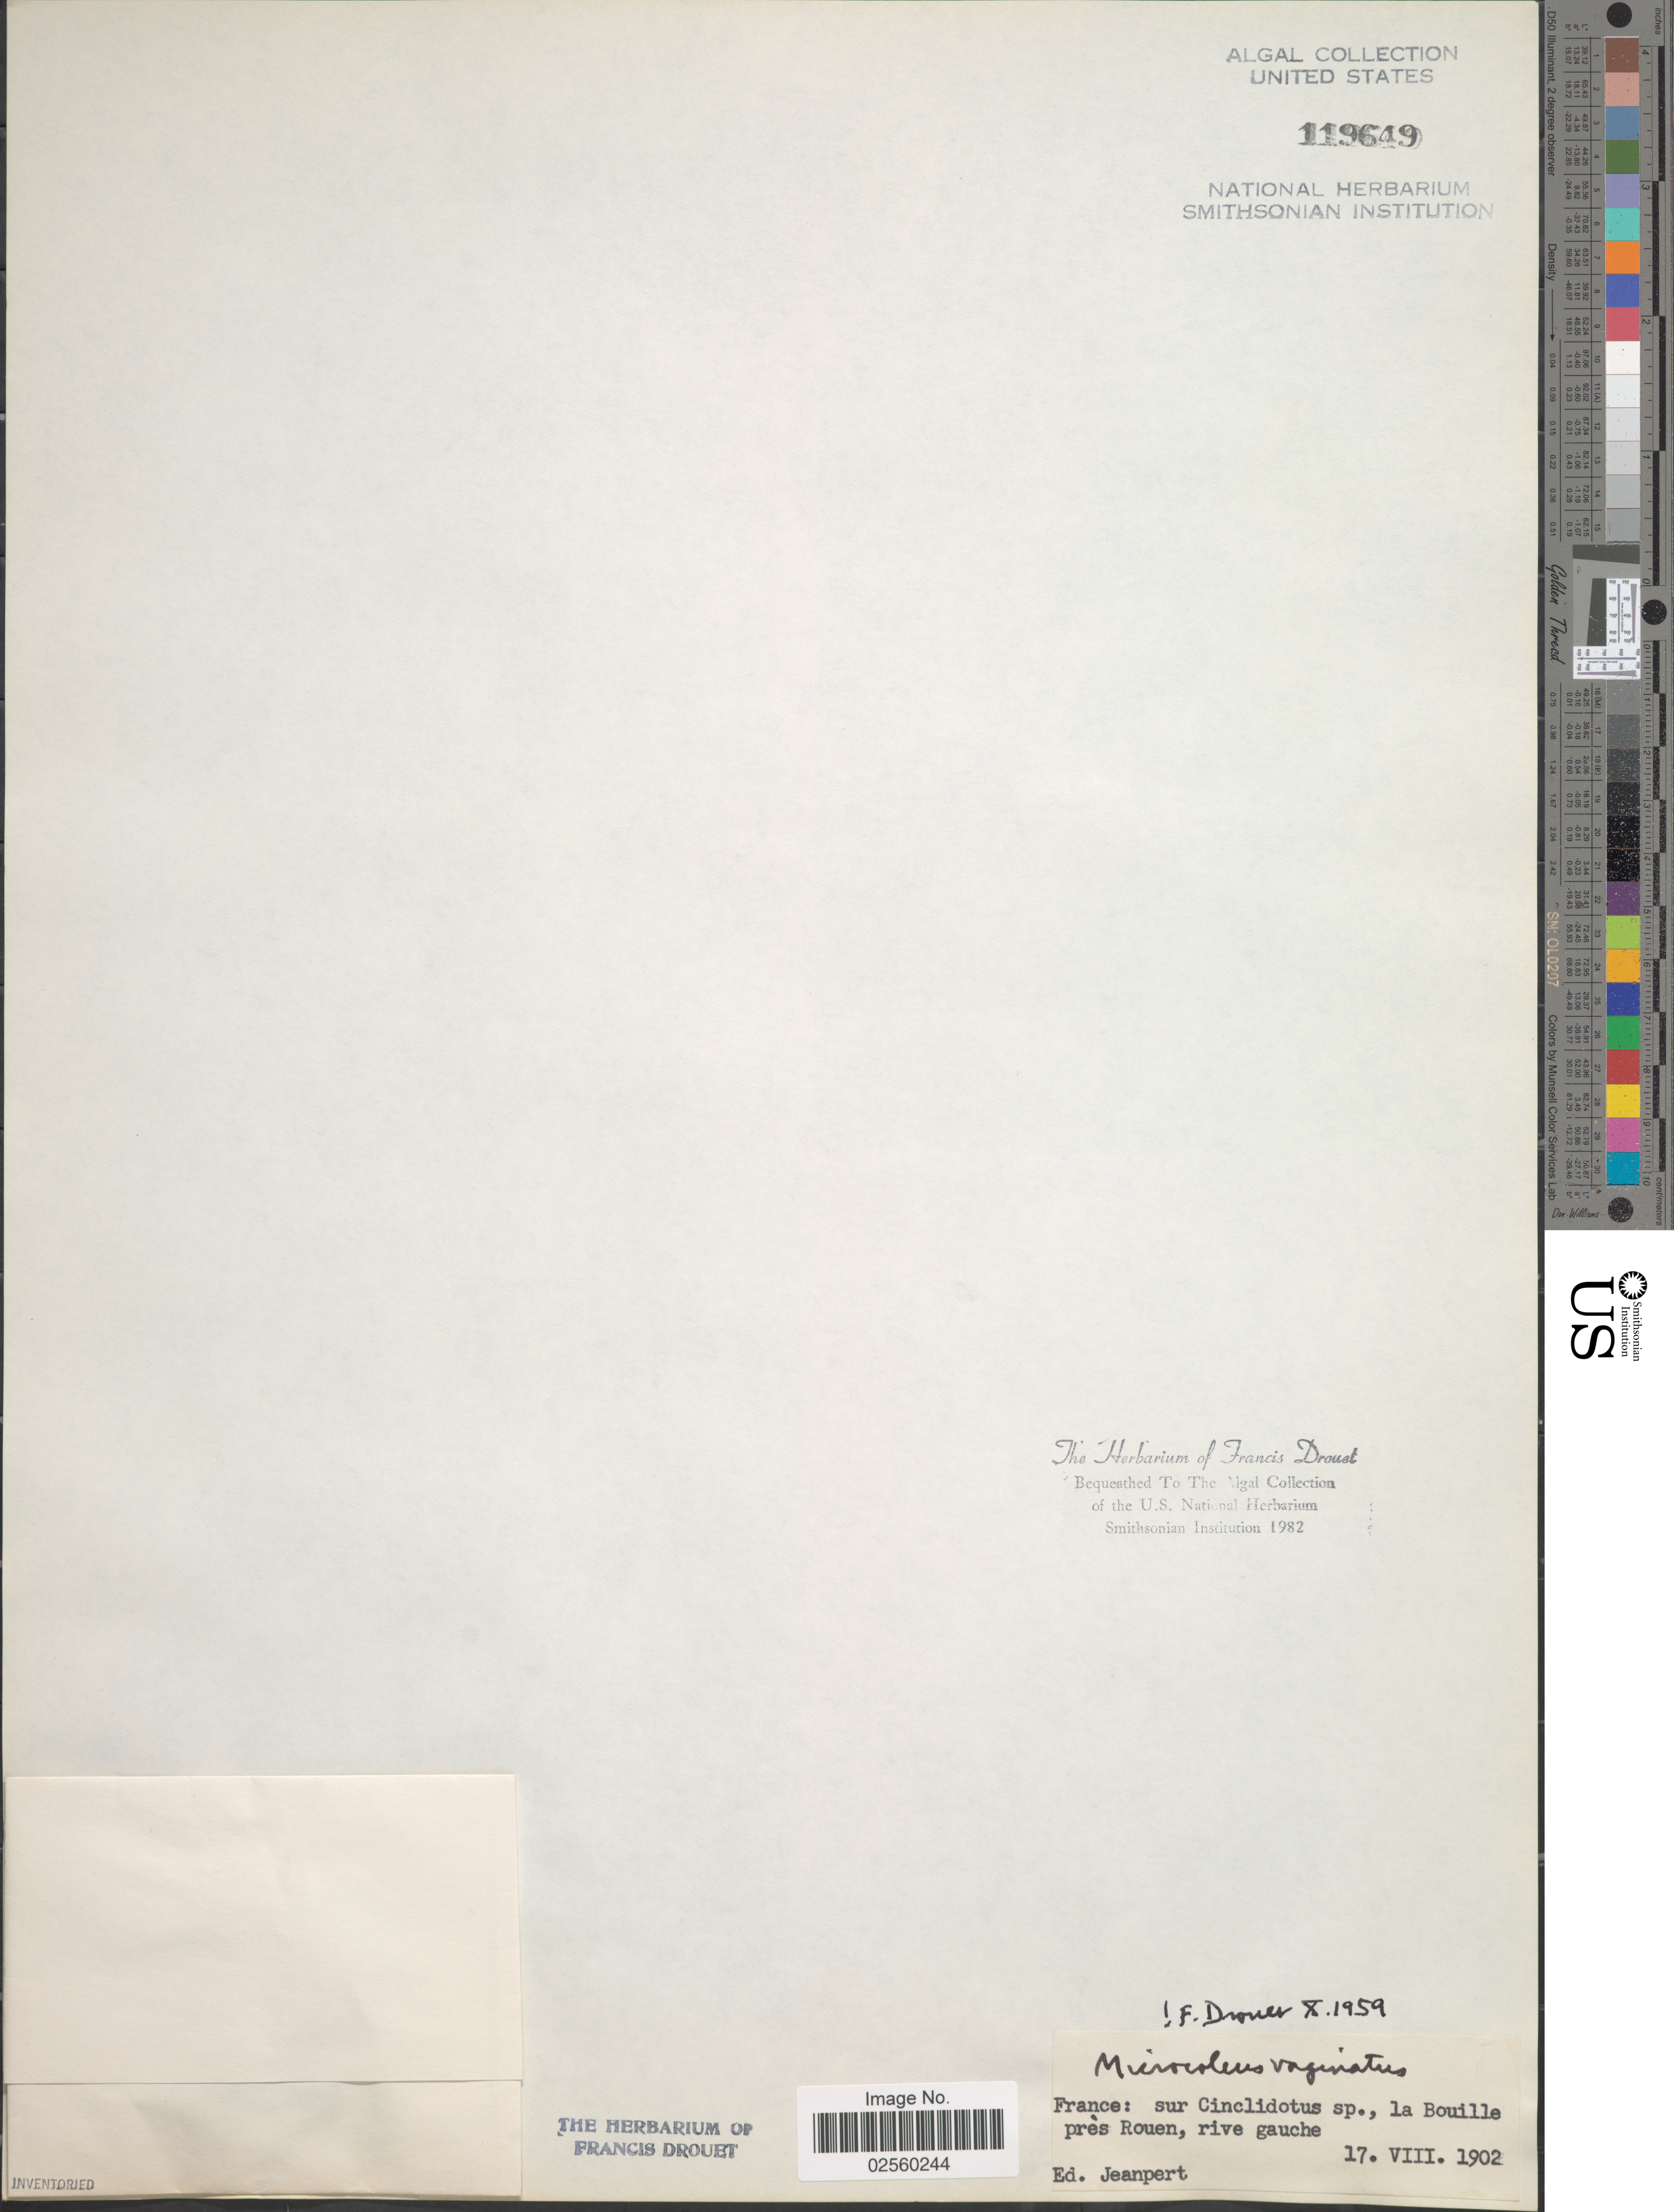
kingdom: Bacteria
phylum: Cyanobacteria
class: Cyanobacteriia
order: Cyanobacteriales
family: Microcoleaceae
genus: Microcoleus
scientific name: Microcoleus vaginatus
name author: (Vaucher) Gomont ex Gomont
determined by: Drouet, F. E.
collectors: E. Jeanpert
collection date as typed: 17 Aug 1902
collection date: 1902-08-17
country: France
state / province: Normandie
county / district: Seine-Maritime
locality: Bouille, near Rouen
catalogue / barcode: US 119649